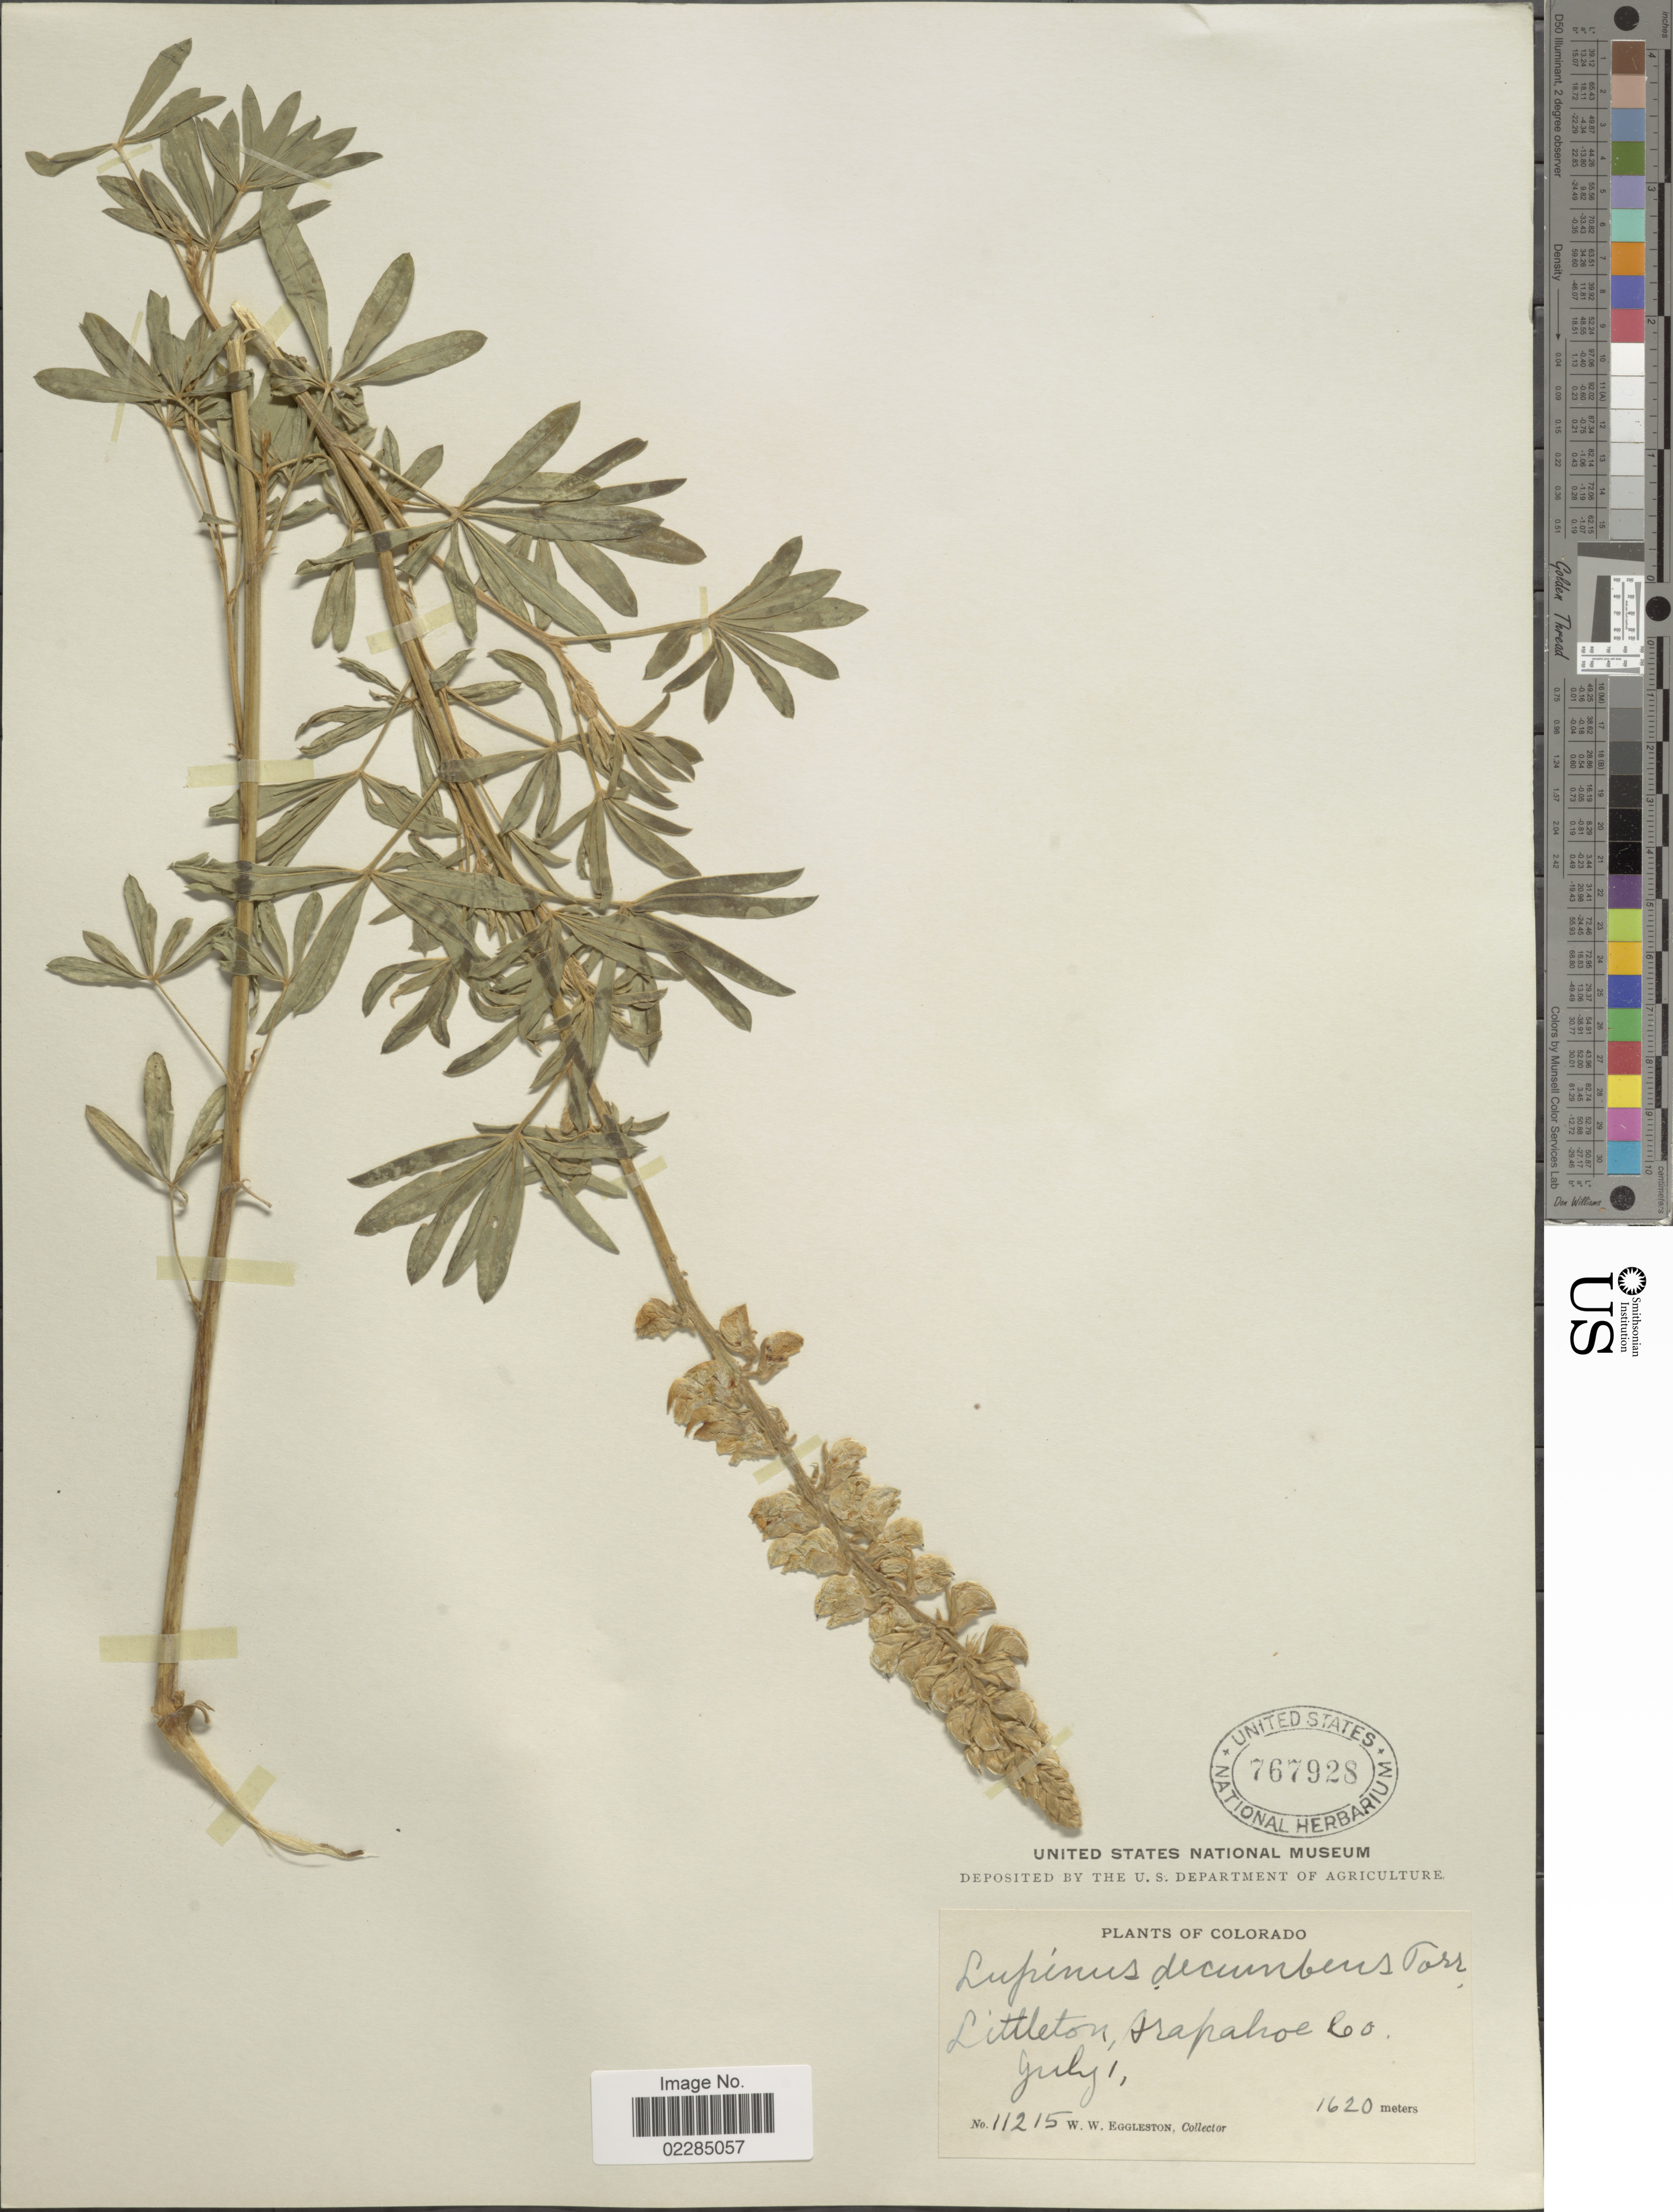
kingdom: Plantae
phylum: Tracheophyta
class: Magnoliopsida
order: Fabales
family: Fabaceae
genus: Lupinus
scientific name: Lupinus decumbens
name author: Torr.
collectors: W. W. Eggleston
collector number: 11215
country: United States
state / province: Colorado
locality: Littleton, Arapahoe Co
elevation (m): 1620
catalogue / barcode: US 767928